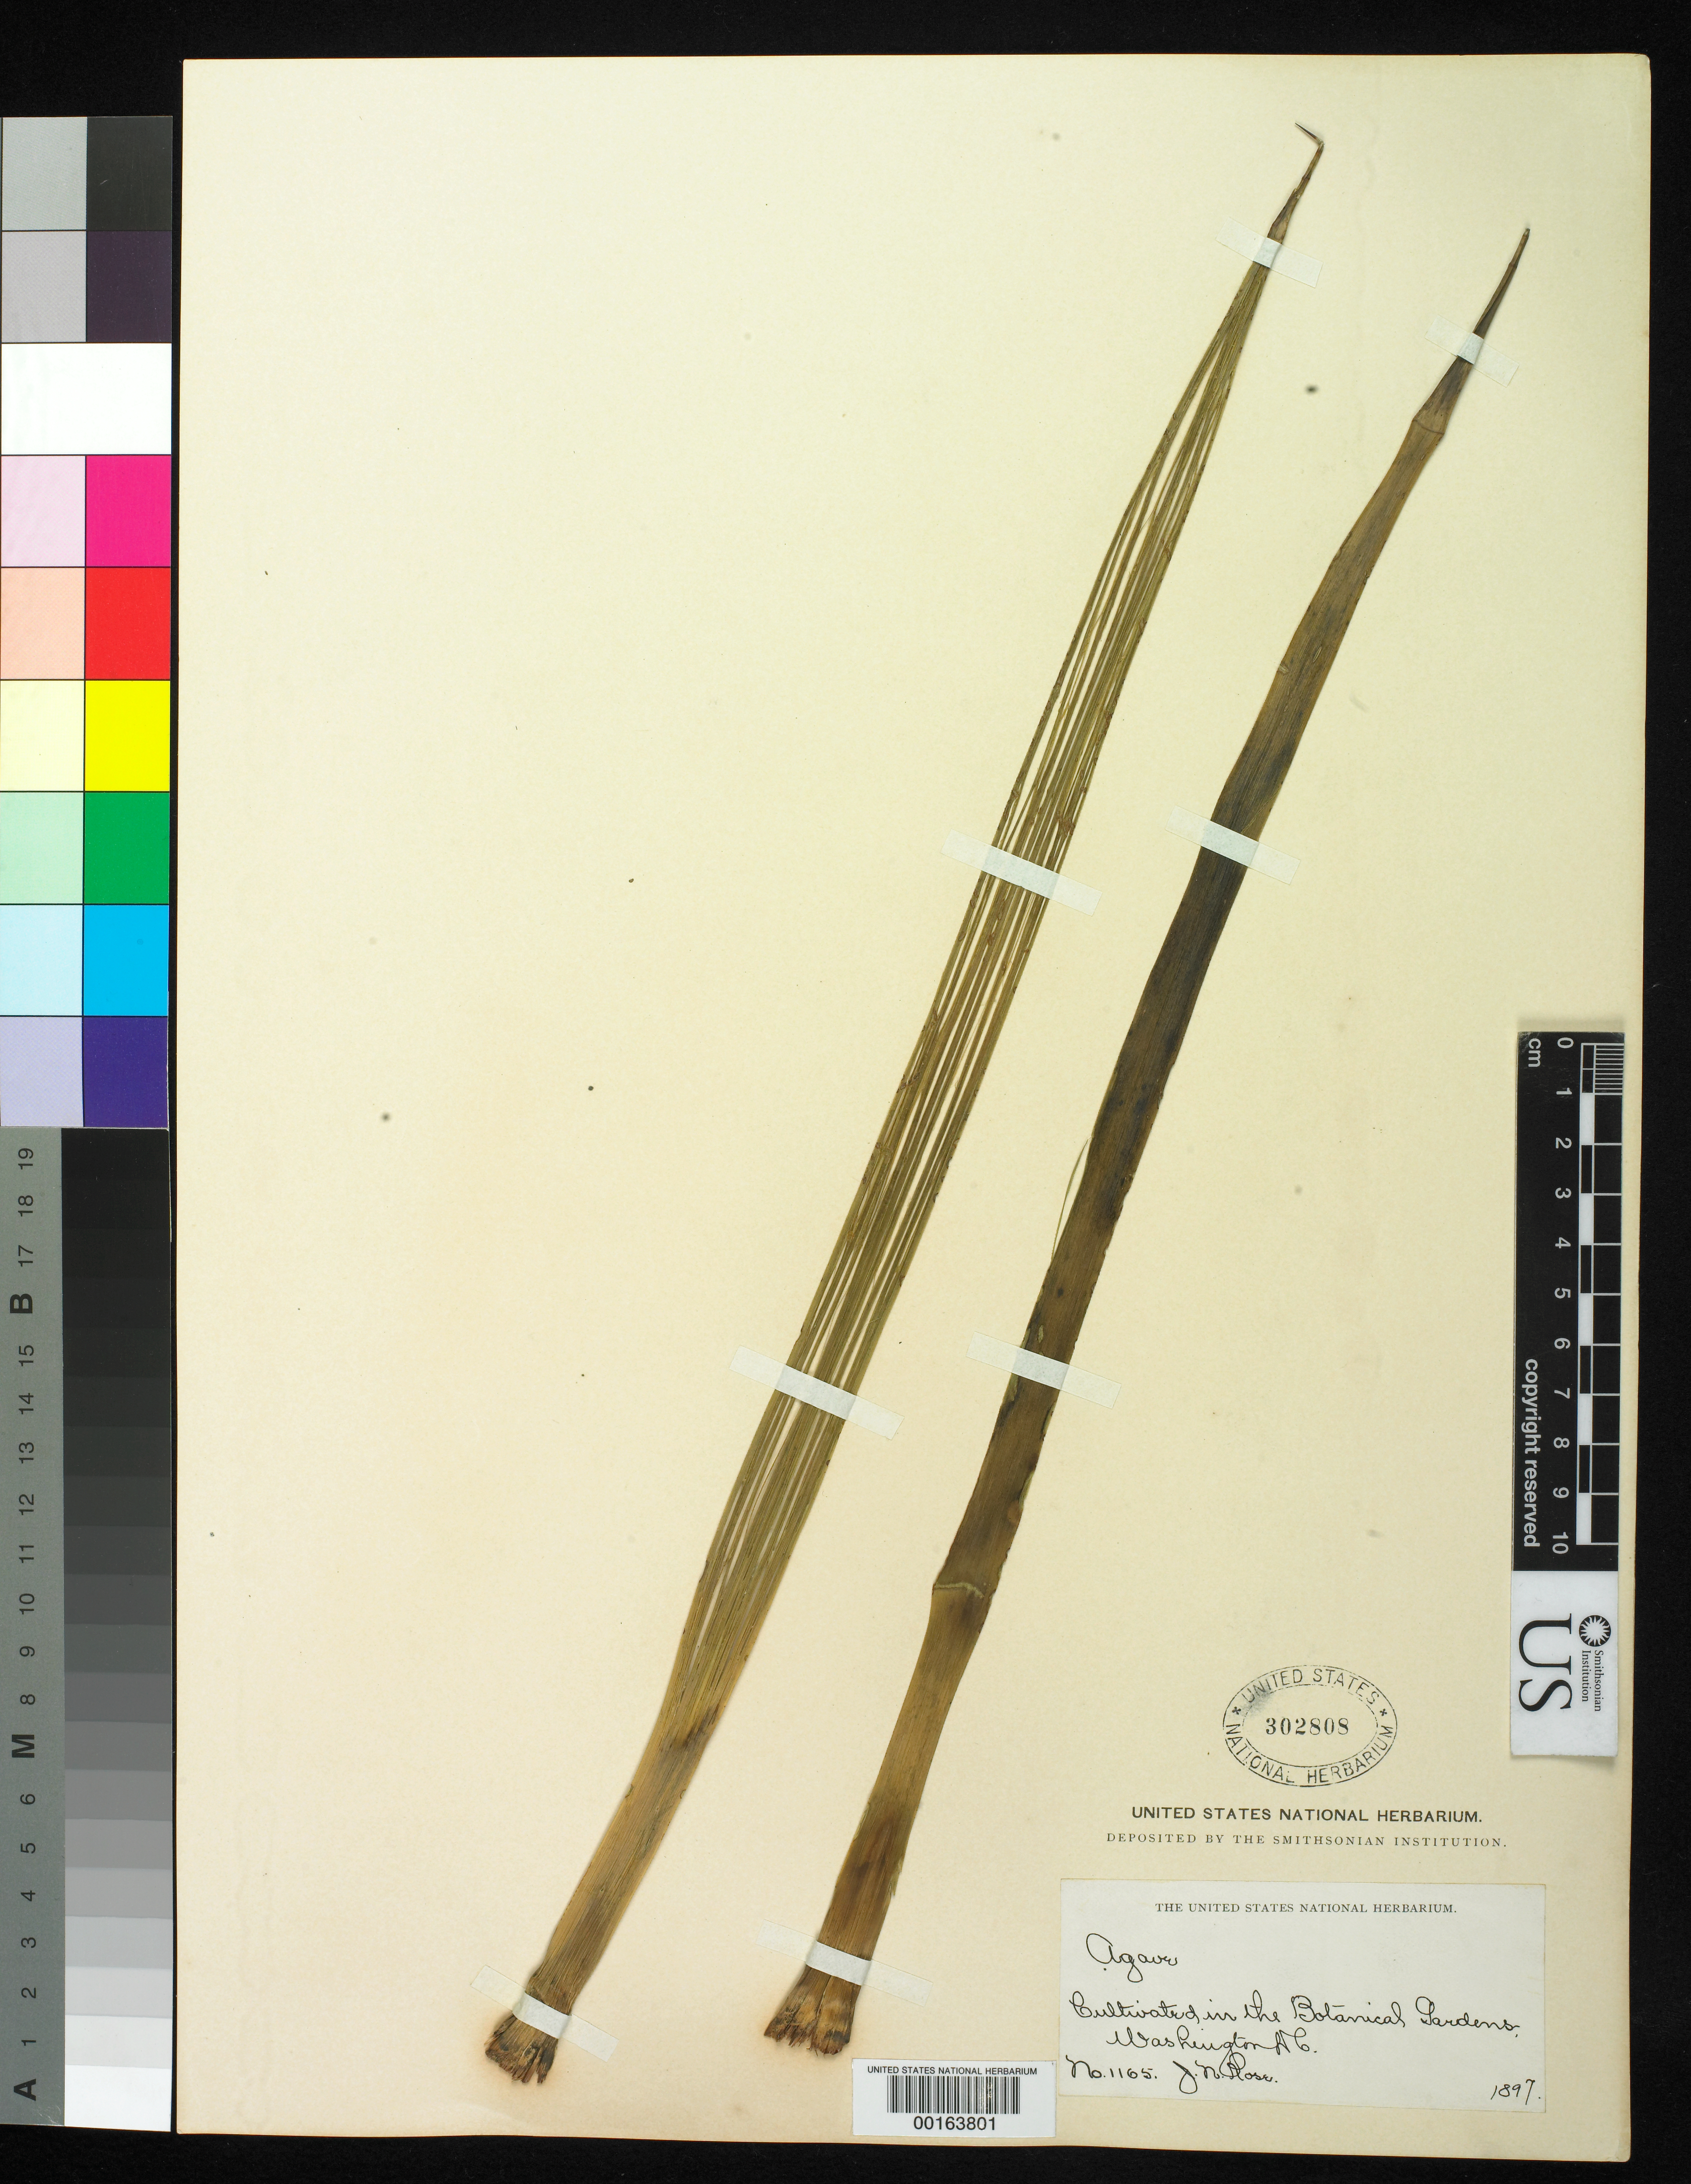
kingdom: Plantae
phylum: Tracheophyta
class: Liliopsida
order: Asparagales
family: Asparagaceae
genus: Agave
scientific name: Agave sp.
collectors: J. N. Rose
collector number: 1165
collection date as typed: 1897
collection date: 1897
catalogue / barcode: US 302808